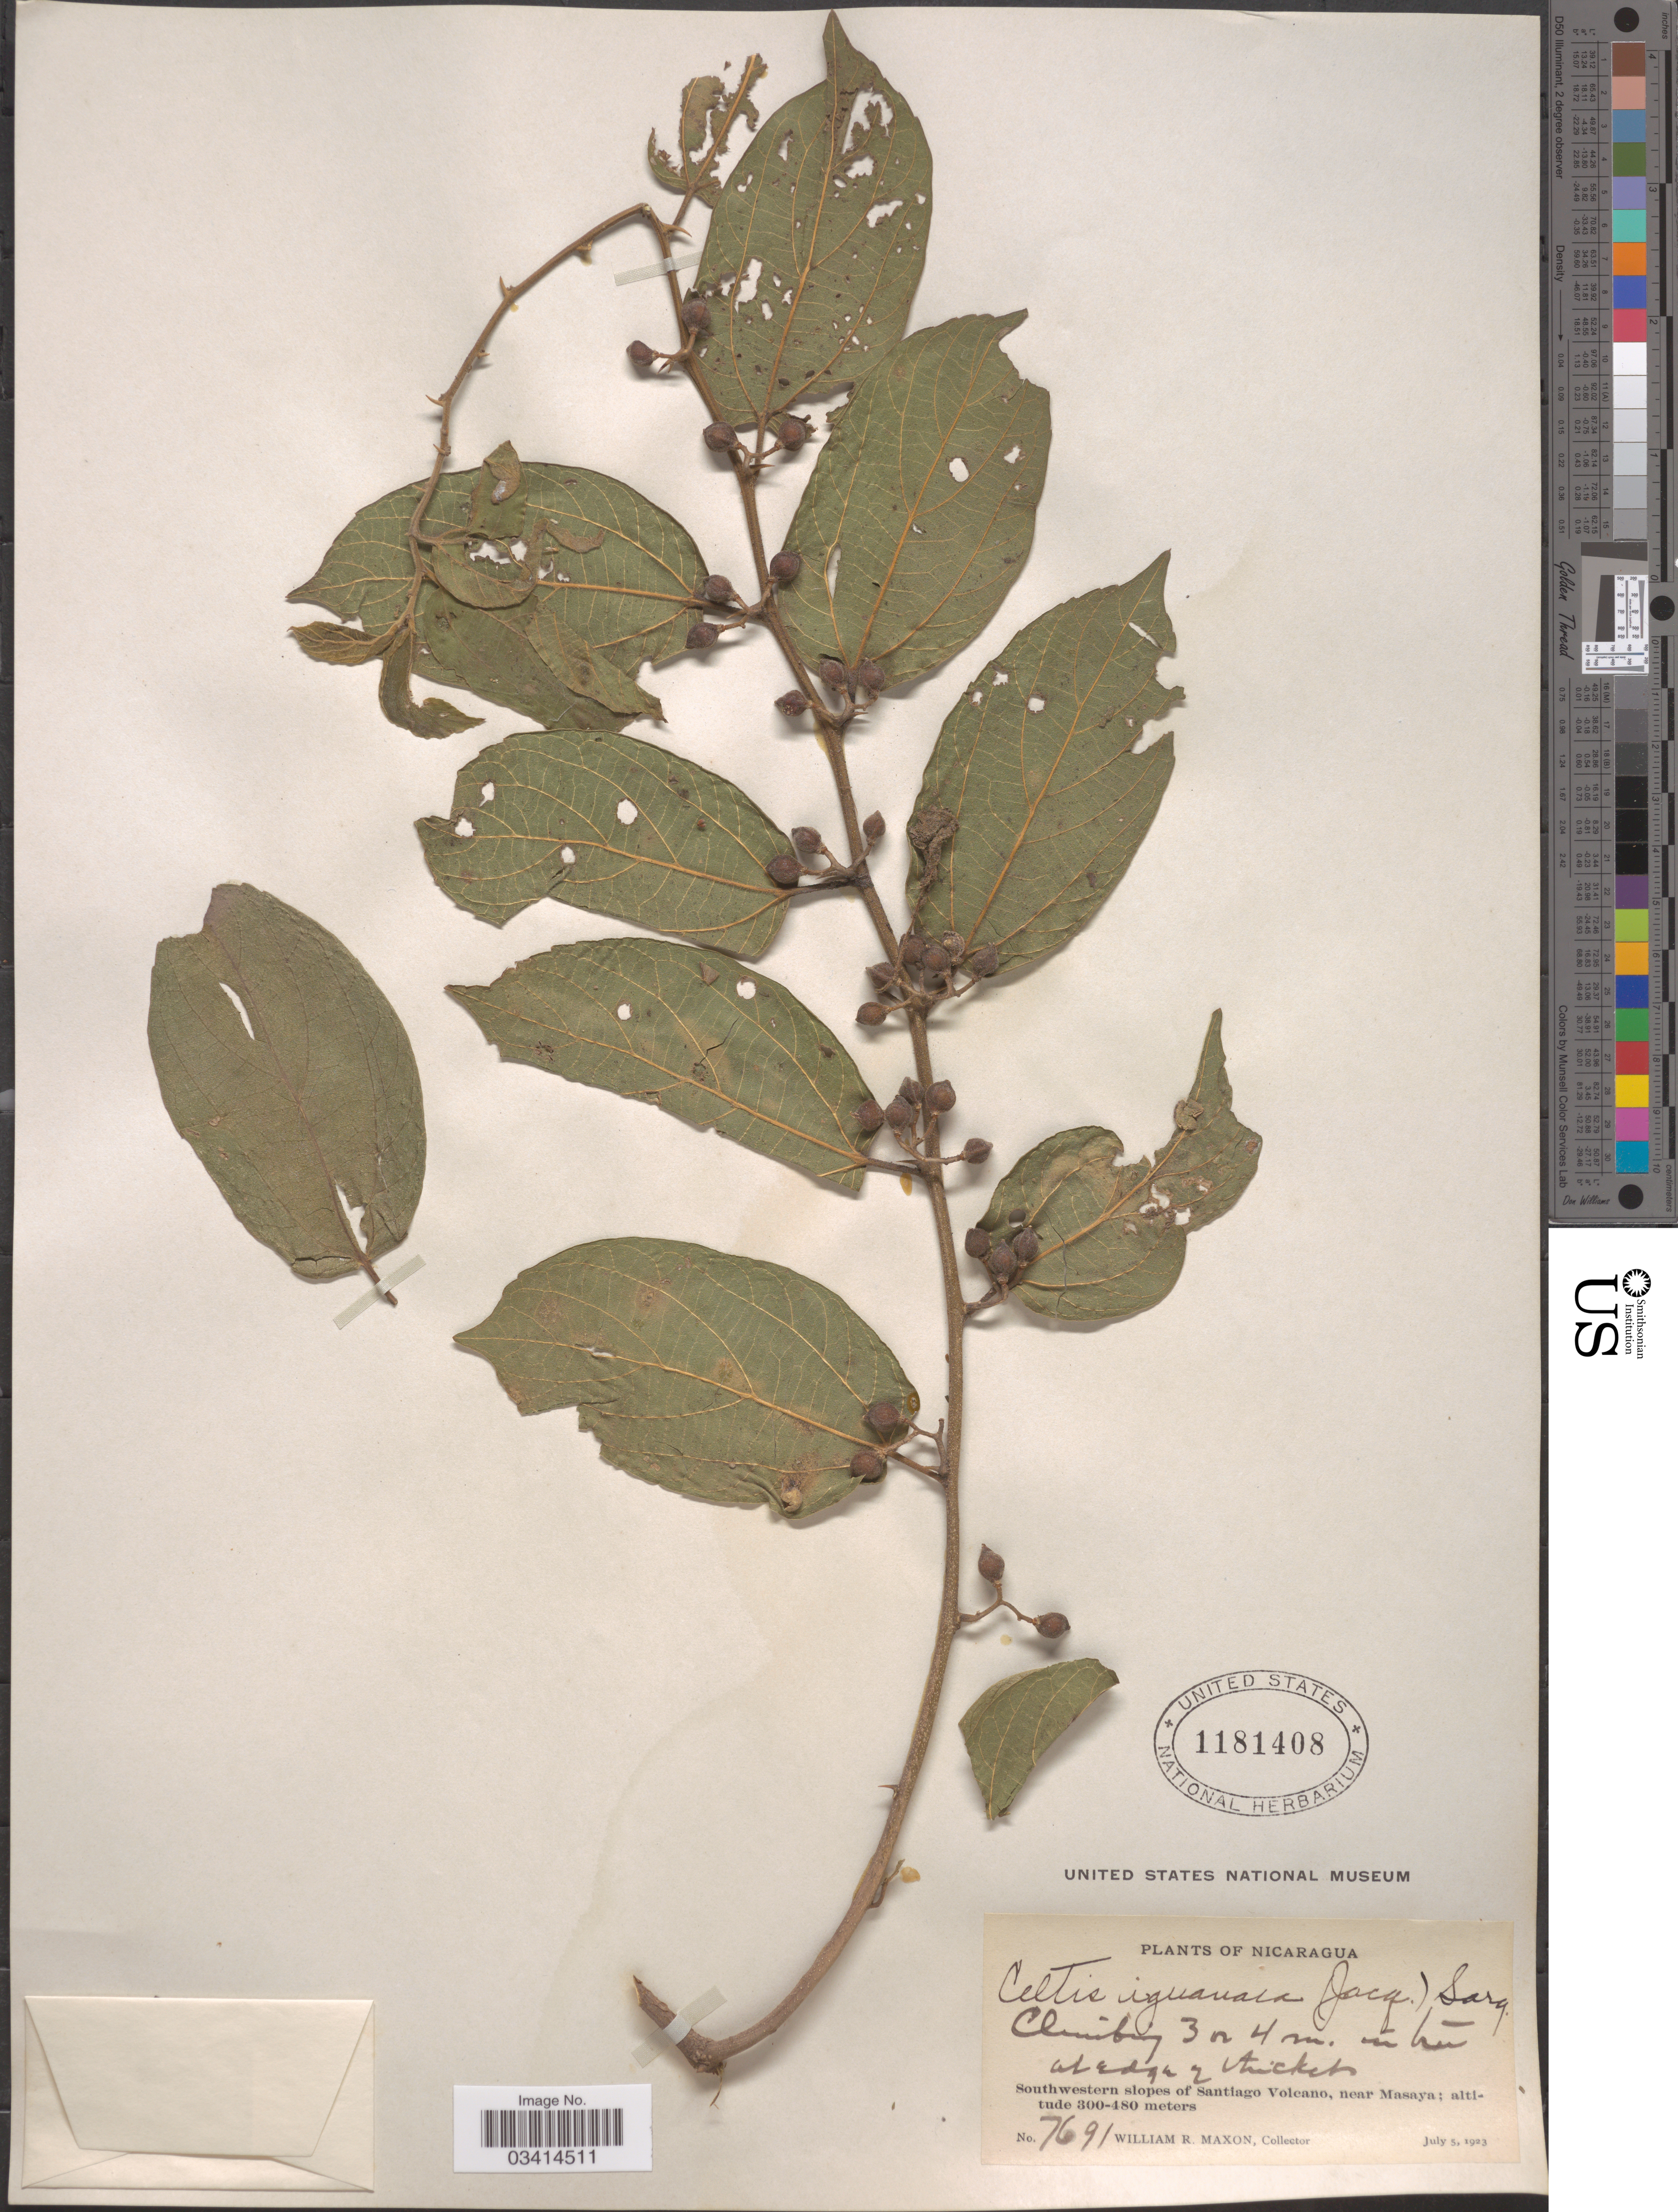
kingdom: Plantae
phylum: Tracheophyta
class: Magnoliopsida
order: Rosales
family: Cannabaceae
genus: Celtis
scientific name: Celtis iguanaea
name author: (Jacq.) Sarg.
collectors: W. R. Maxon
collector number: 7691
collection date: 1923-07-05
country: Nicaragua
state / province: Masaya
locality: Southwestern slopes of Santiago Volcano, near Masaya.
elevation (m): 300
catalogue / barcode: US 1181408